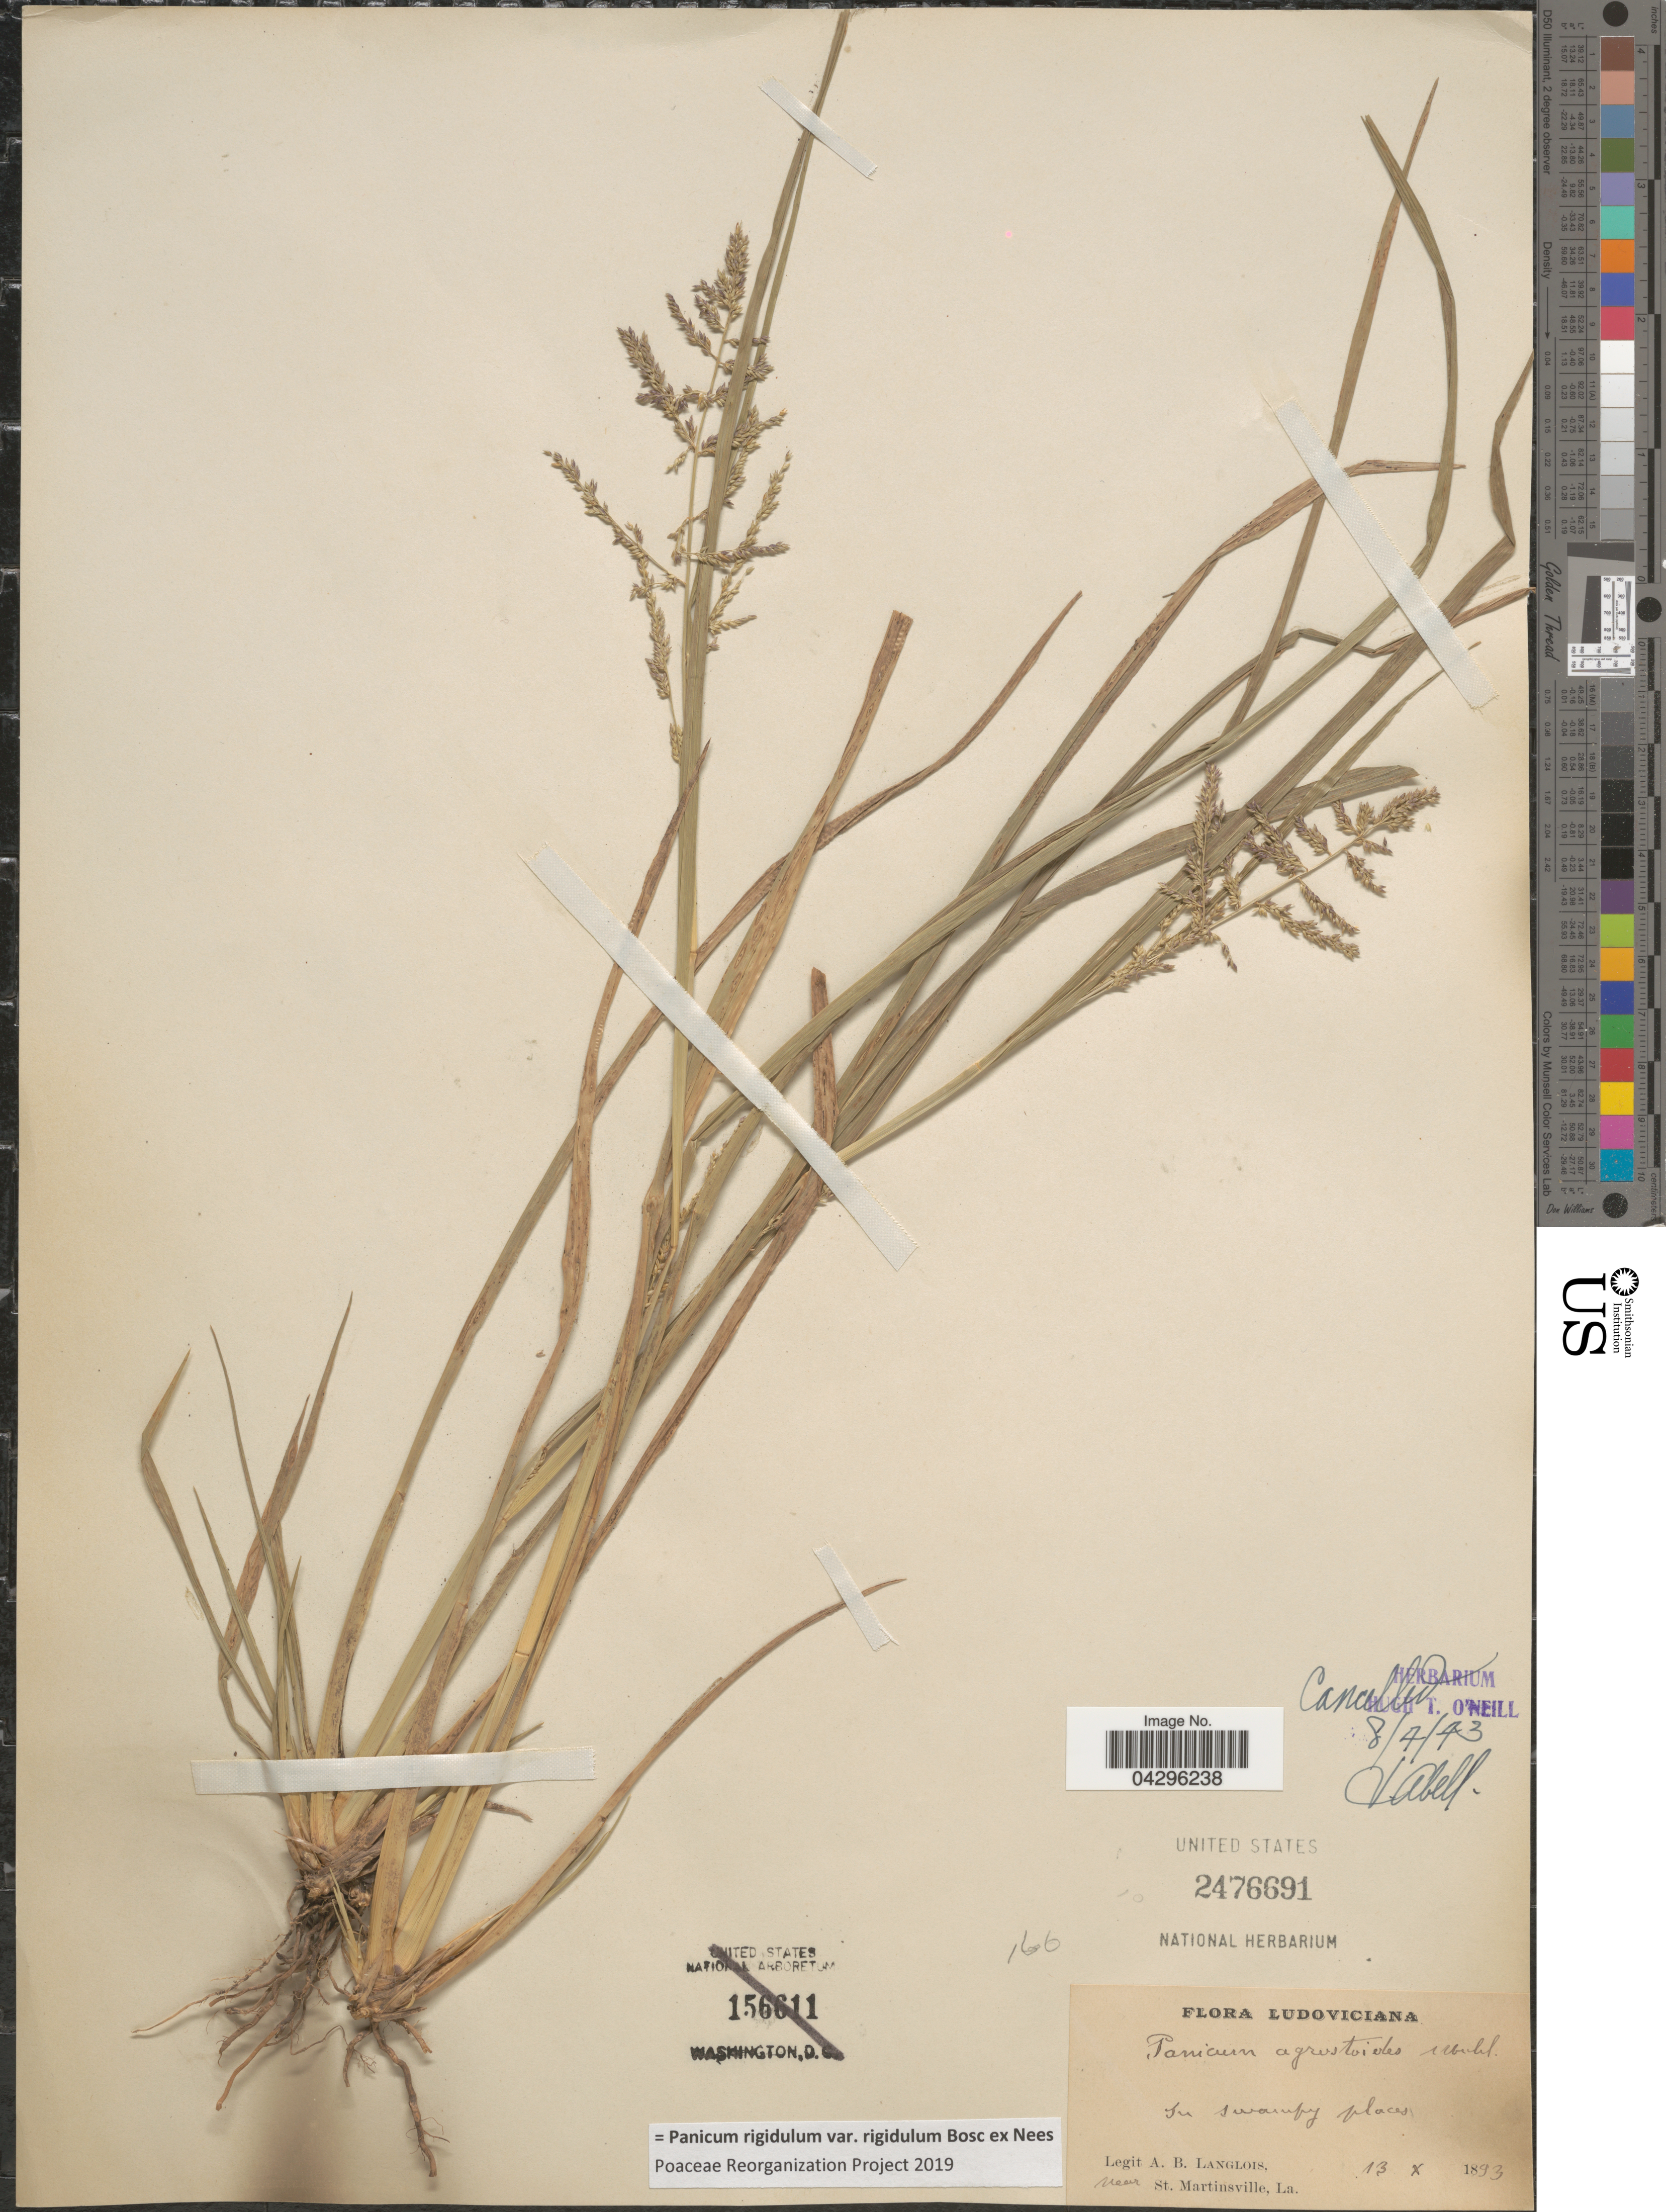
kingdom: Plantae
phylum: Tracheophyta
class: Liliopsida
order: Poales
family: Poaceae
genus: Panicum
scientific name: Panicum rigidulum var. rigidulum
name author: Bosc ex Nees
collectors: A. Langlois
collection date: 1893-10-13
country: United States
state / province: Louisiana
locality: Near St. Martinsville.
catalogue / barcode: US 2476691